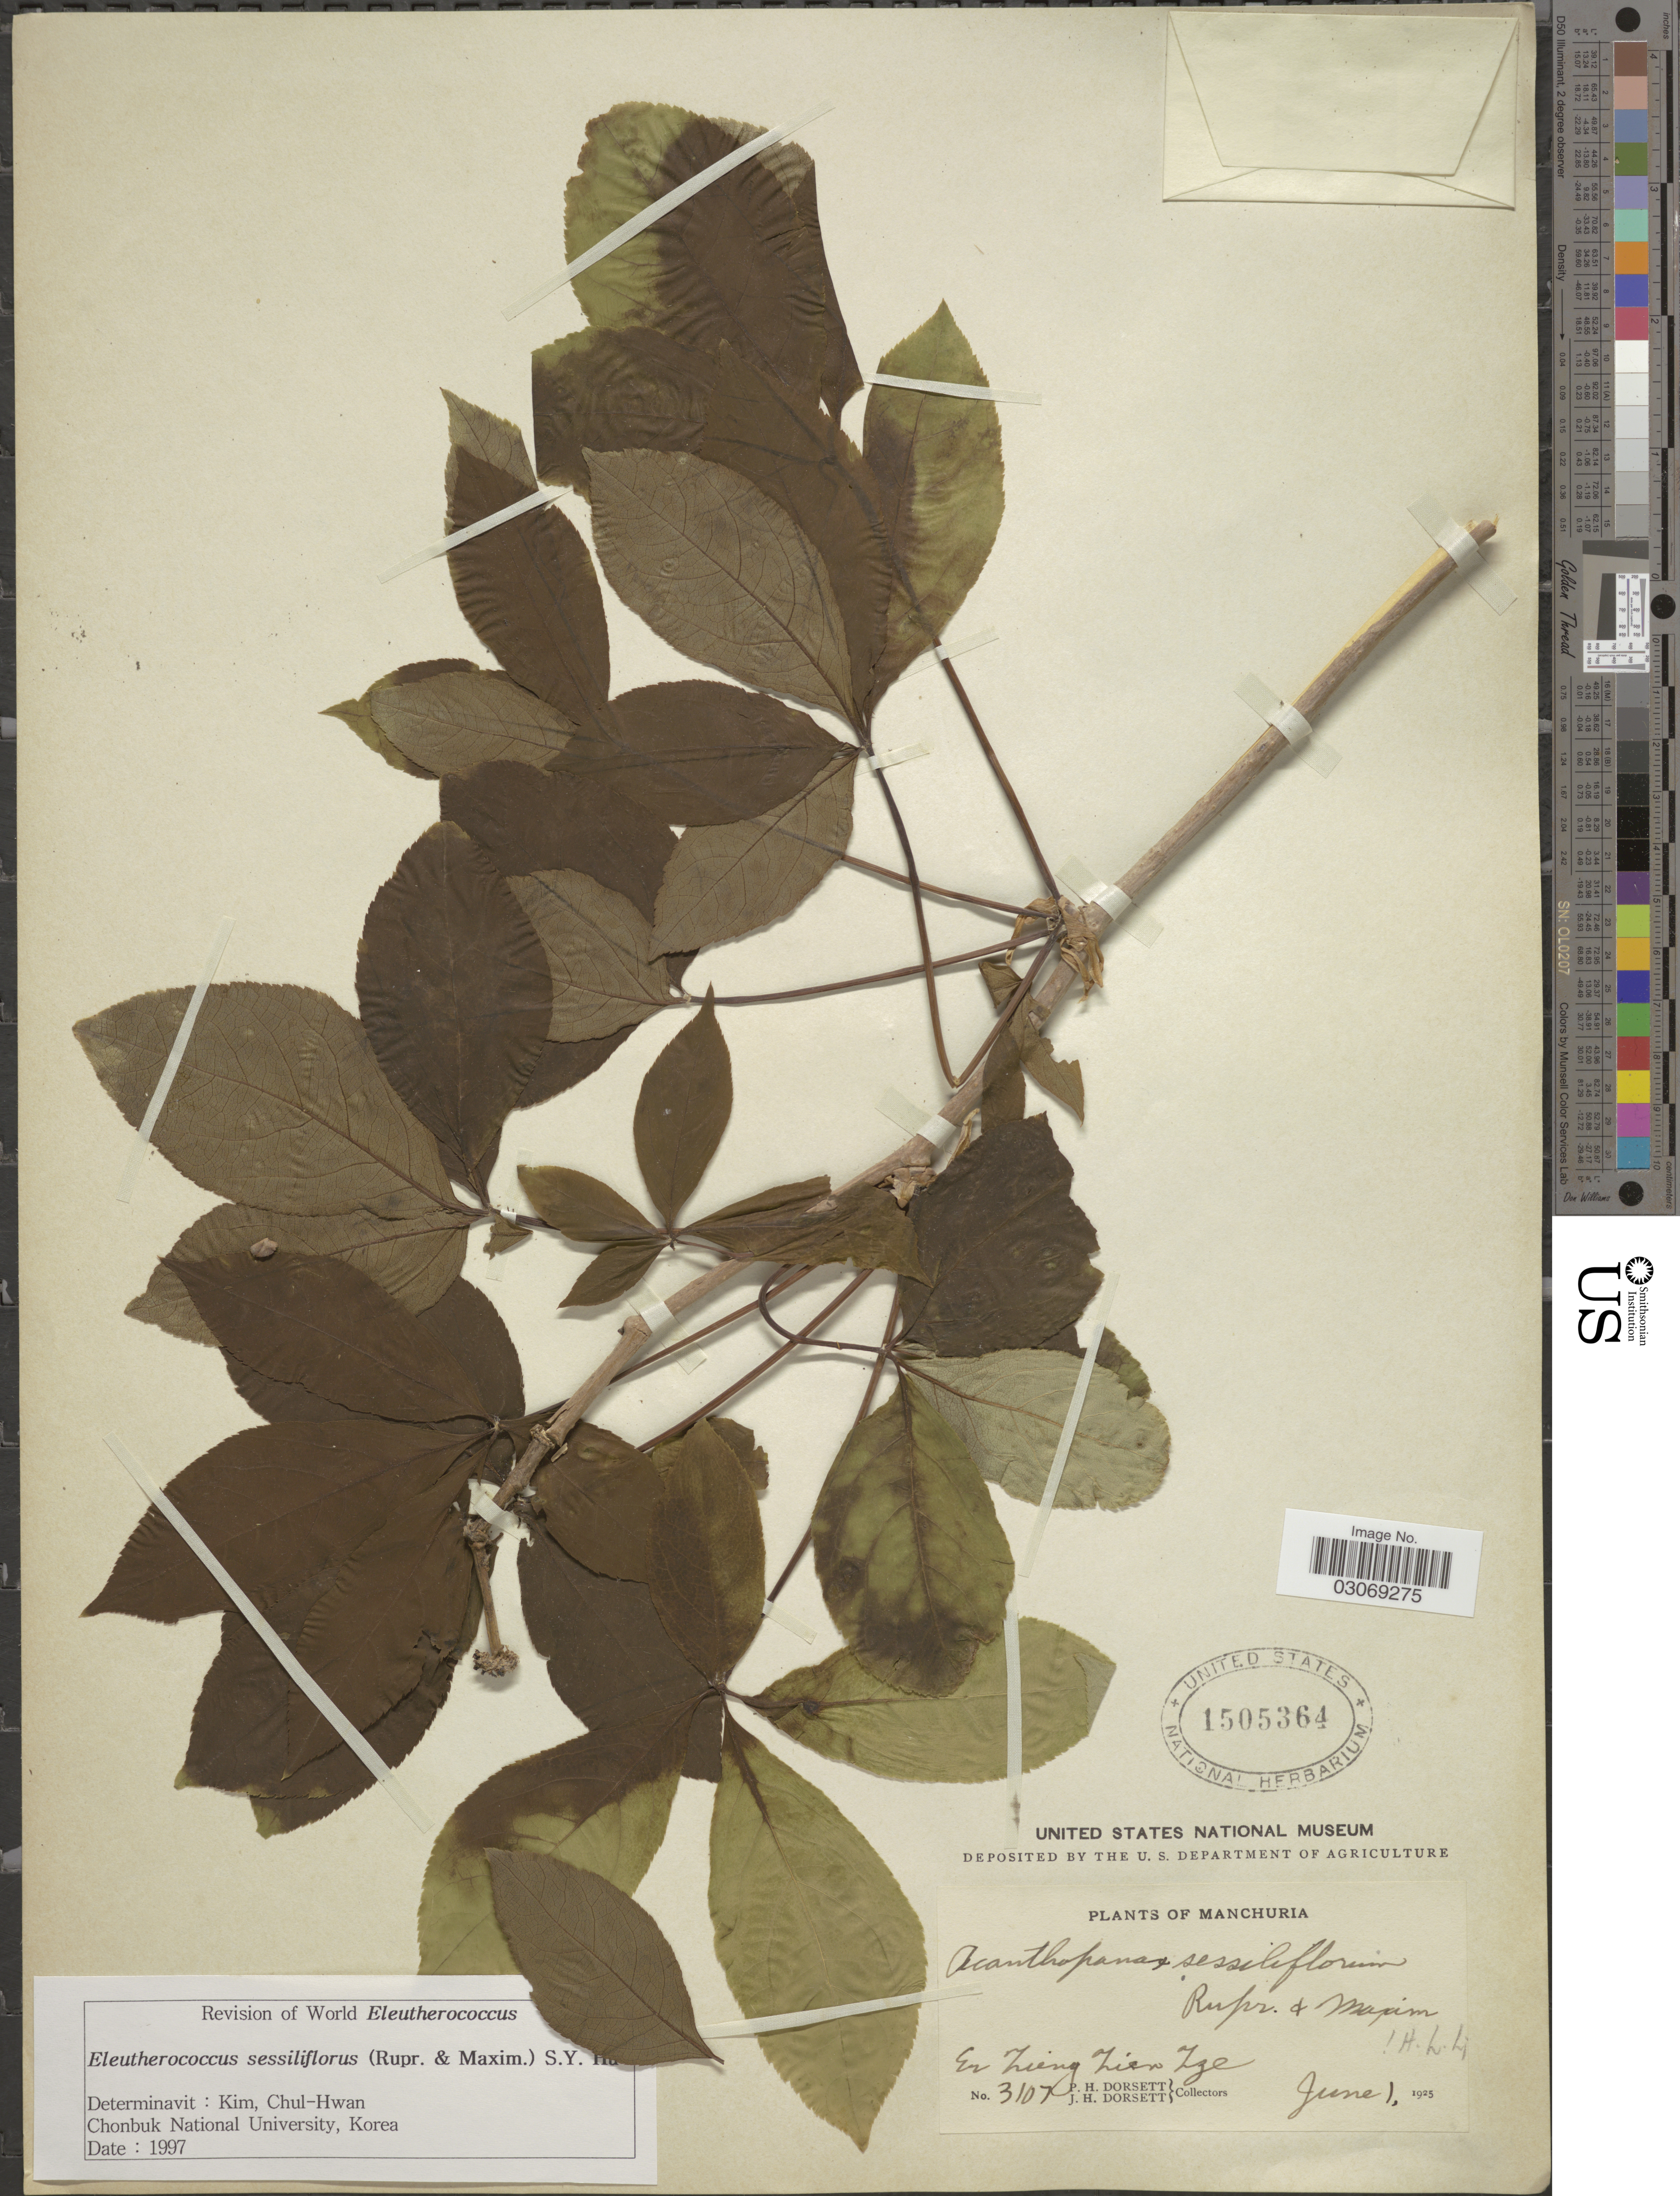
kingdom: Plantae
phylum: Tracheophyta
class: Magnoliopsida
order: Apiales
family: Araliaceae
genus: Eleutherococcus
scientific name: Eleutherococcus sessiliflorus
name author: (Rupr. & Maxim.) S.Y. Hu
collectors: P. H. Dorsett & J. Dorsett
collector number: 3107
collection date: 1925-06-01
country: China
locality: Manchuria. Er Tieng Tien Tze.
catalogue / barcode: US 1505364